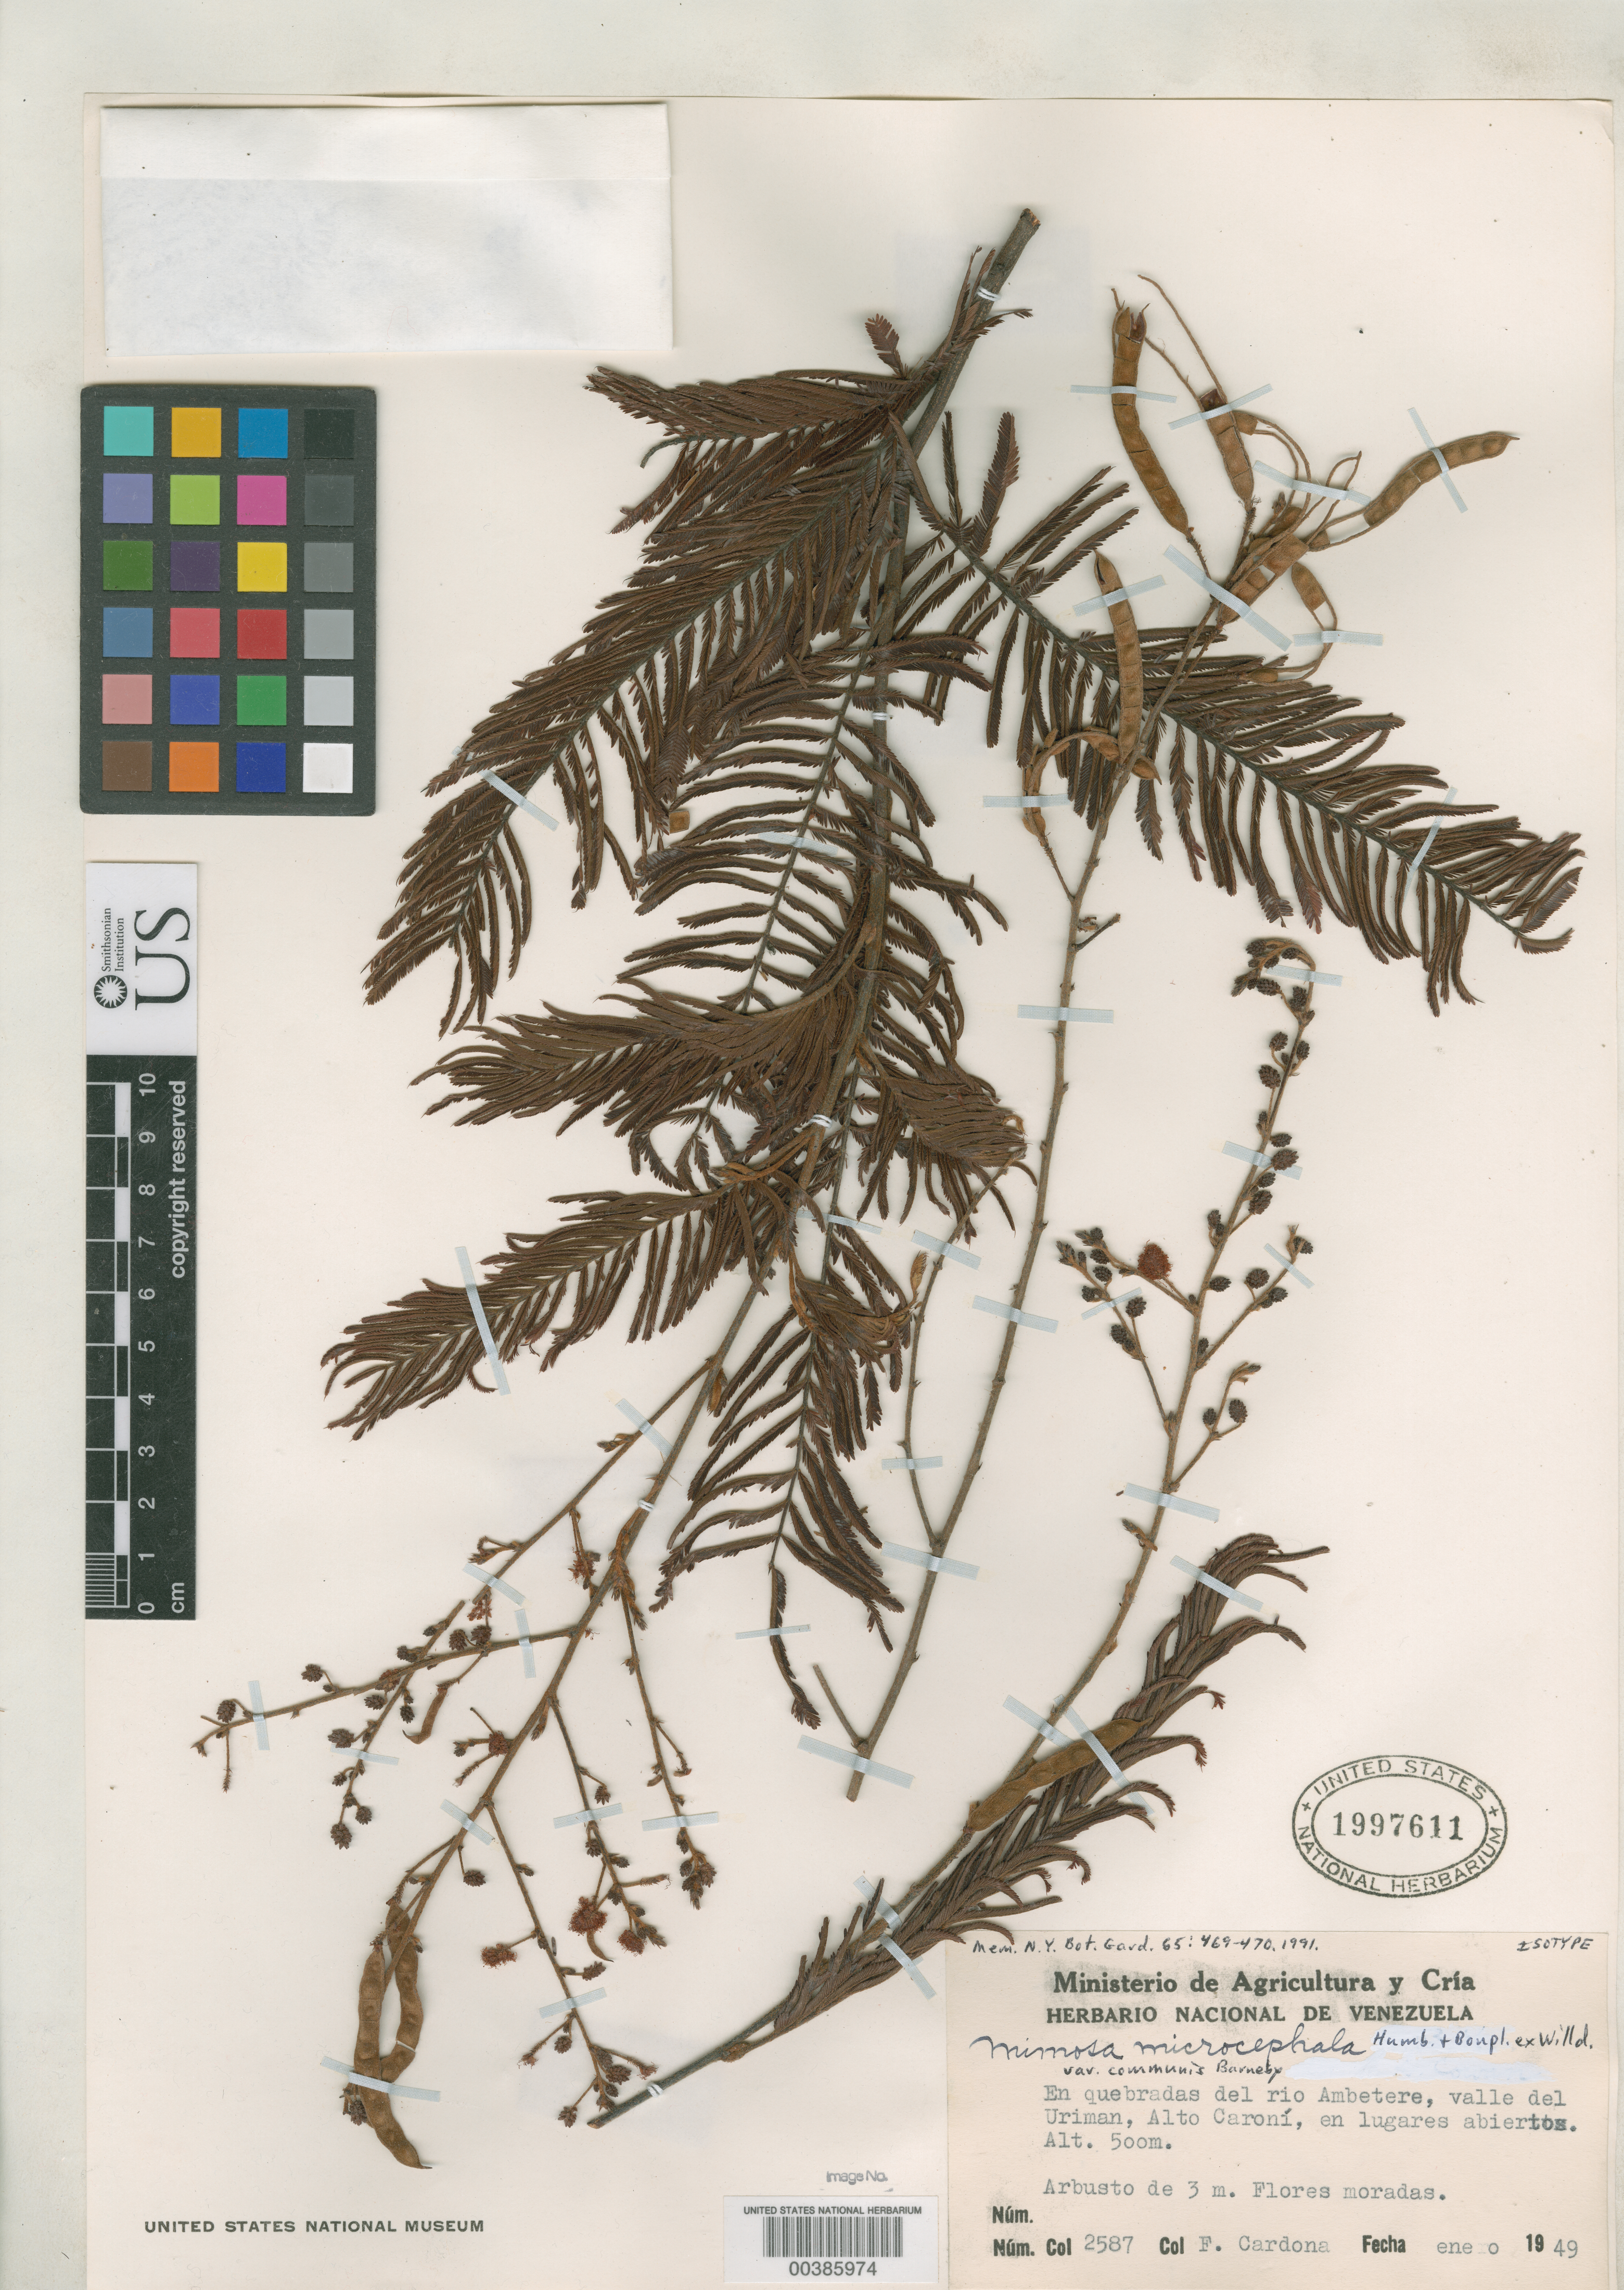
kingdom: Plantae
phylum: Tracheophyta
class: Magnoliopsida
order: Fabales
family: Fabaceae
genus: Mimosa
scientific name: Mimosa microcephala var. communis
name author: Barneby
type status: Isotype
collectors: F. Cardona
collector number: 2587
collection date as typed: Jan 1949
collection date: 1949-01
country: Venezuela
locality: En Quebradas del Rio Ambetere, Valle del Uriman, Alto Caroni, en Lugares Abiertos.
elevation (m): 500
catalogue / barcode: US 1997611